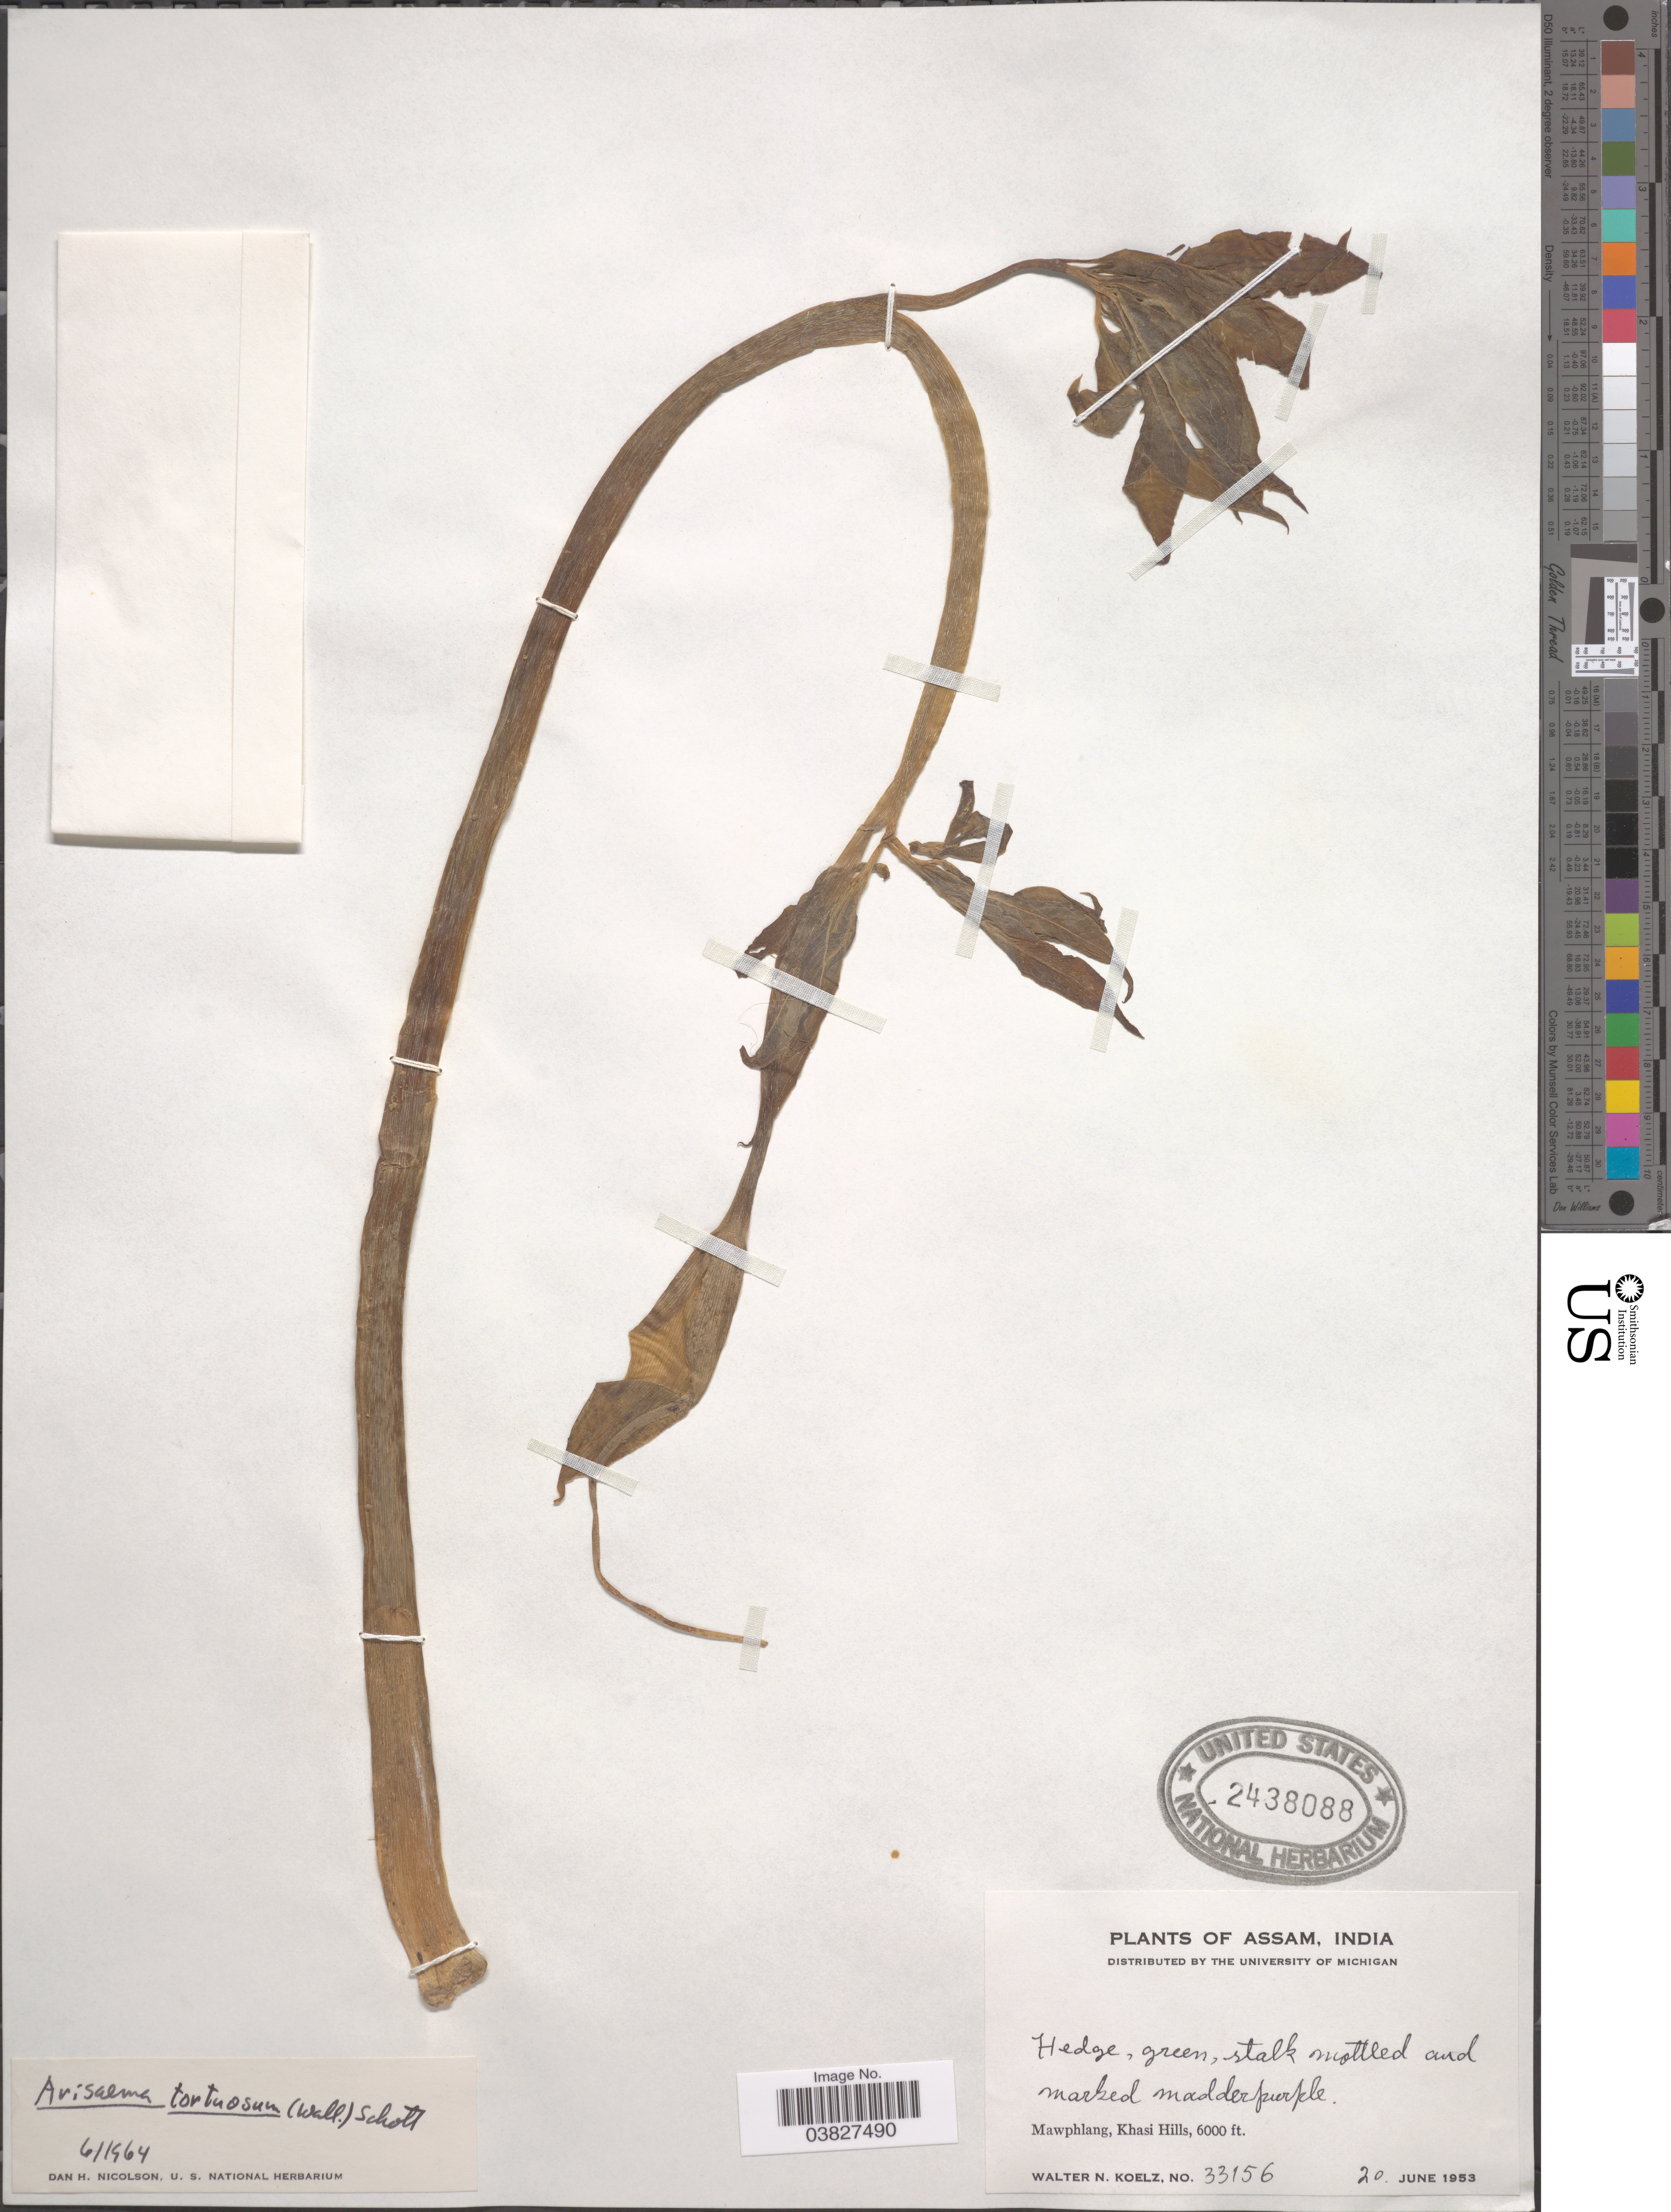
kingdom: Plantae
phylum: Tracheophyta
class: Liliopsida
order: Alismatales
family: Araceae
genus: Arisaema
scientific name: Arisaema tortuosum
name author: (Wall.) Schott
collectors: W. N. Koelz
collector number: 33156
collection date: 1953-06-20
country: India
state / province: Meghalaya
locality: Mawphlang, Khasi Hills.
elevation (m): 1829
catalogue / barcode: US 2438088